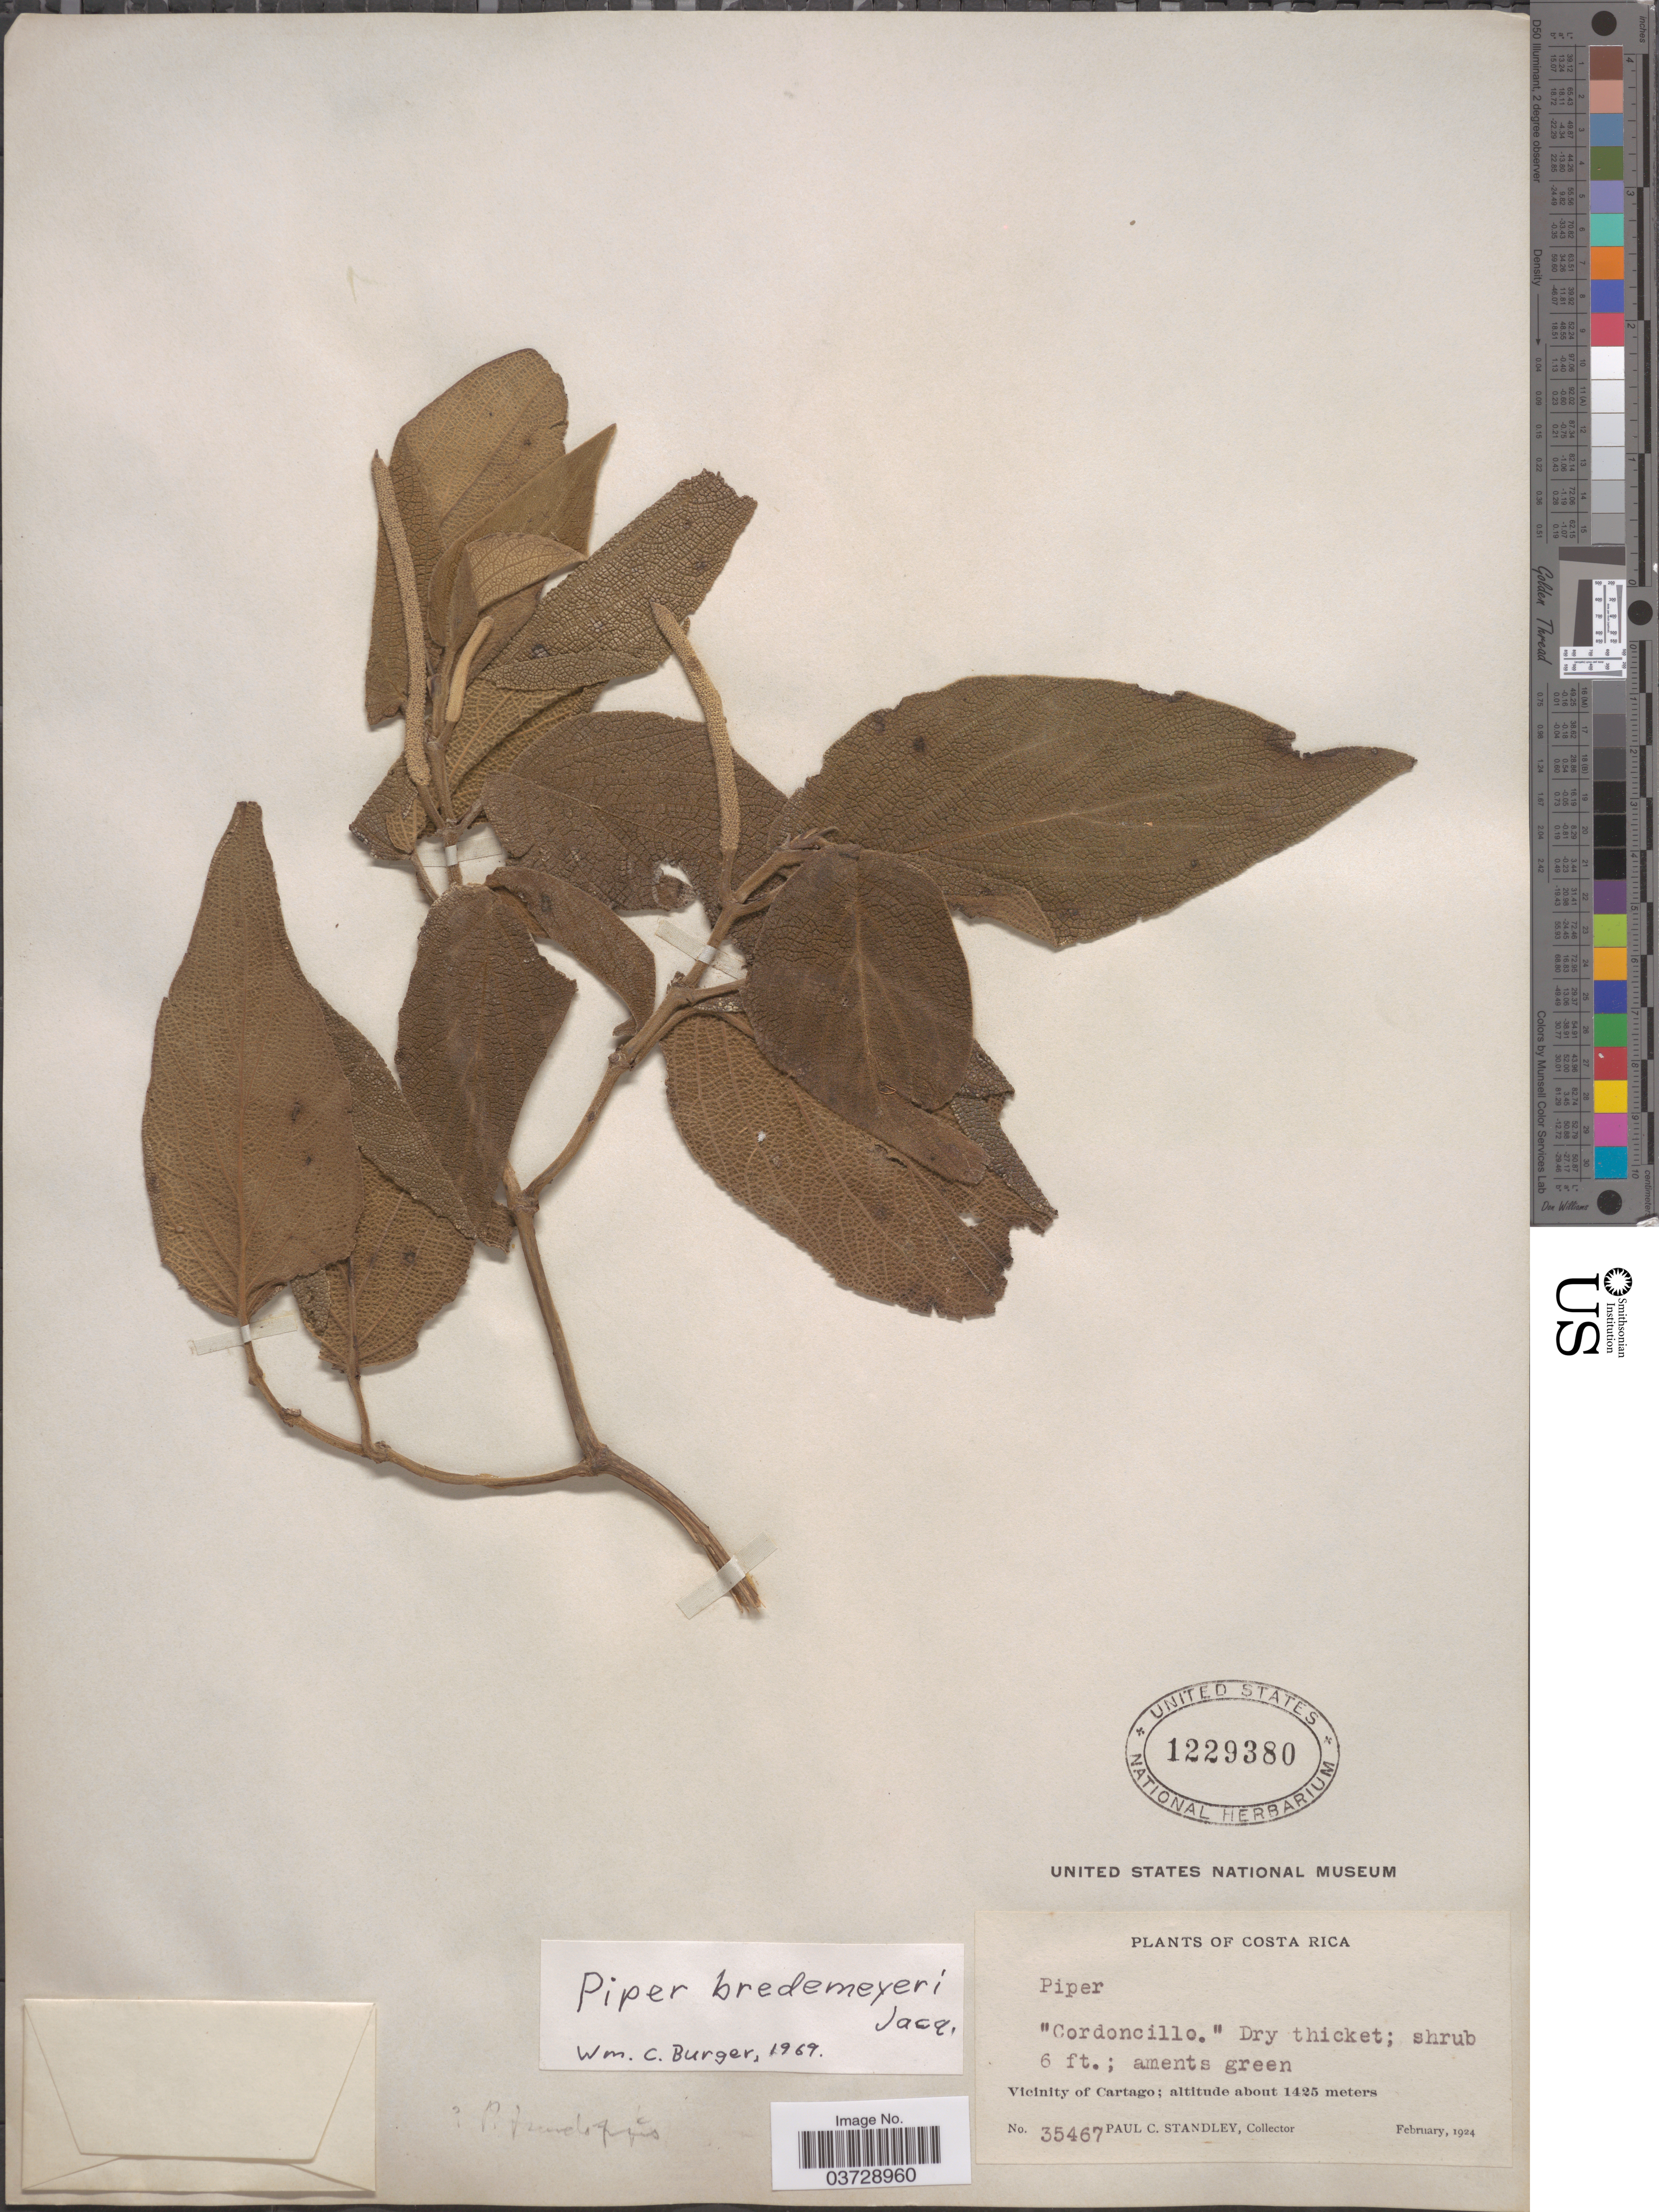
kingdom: Plantae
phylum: Tracheophyta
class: Magnoliopsida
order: Piperales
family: Piperaceae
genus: Piper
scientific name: Piper bredemeyeri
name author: J. Jacq.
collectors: P. C. Standley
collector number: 35467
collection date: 1924-02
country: Costa Rica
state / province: Cartago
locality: Vicinity of Cartago.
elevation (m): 1425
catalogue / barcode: US 1229380